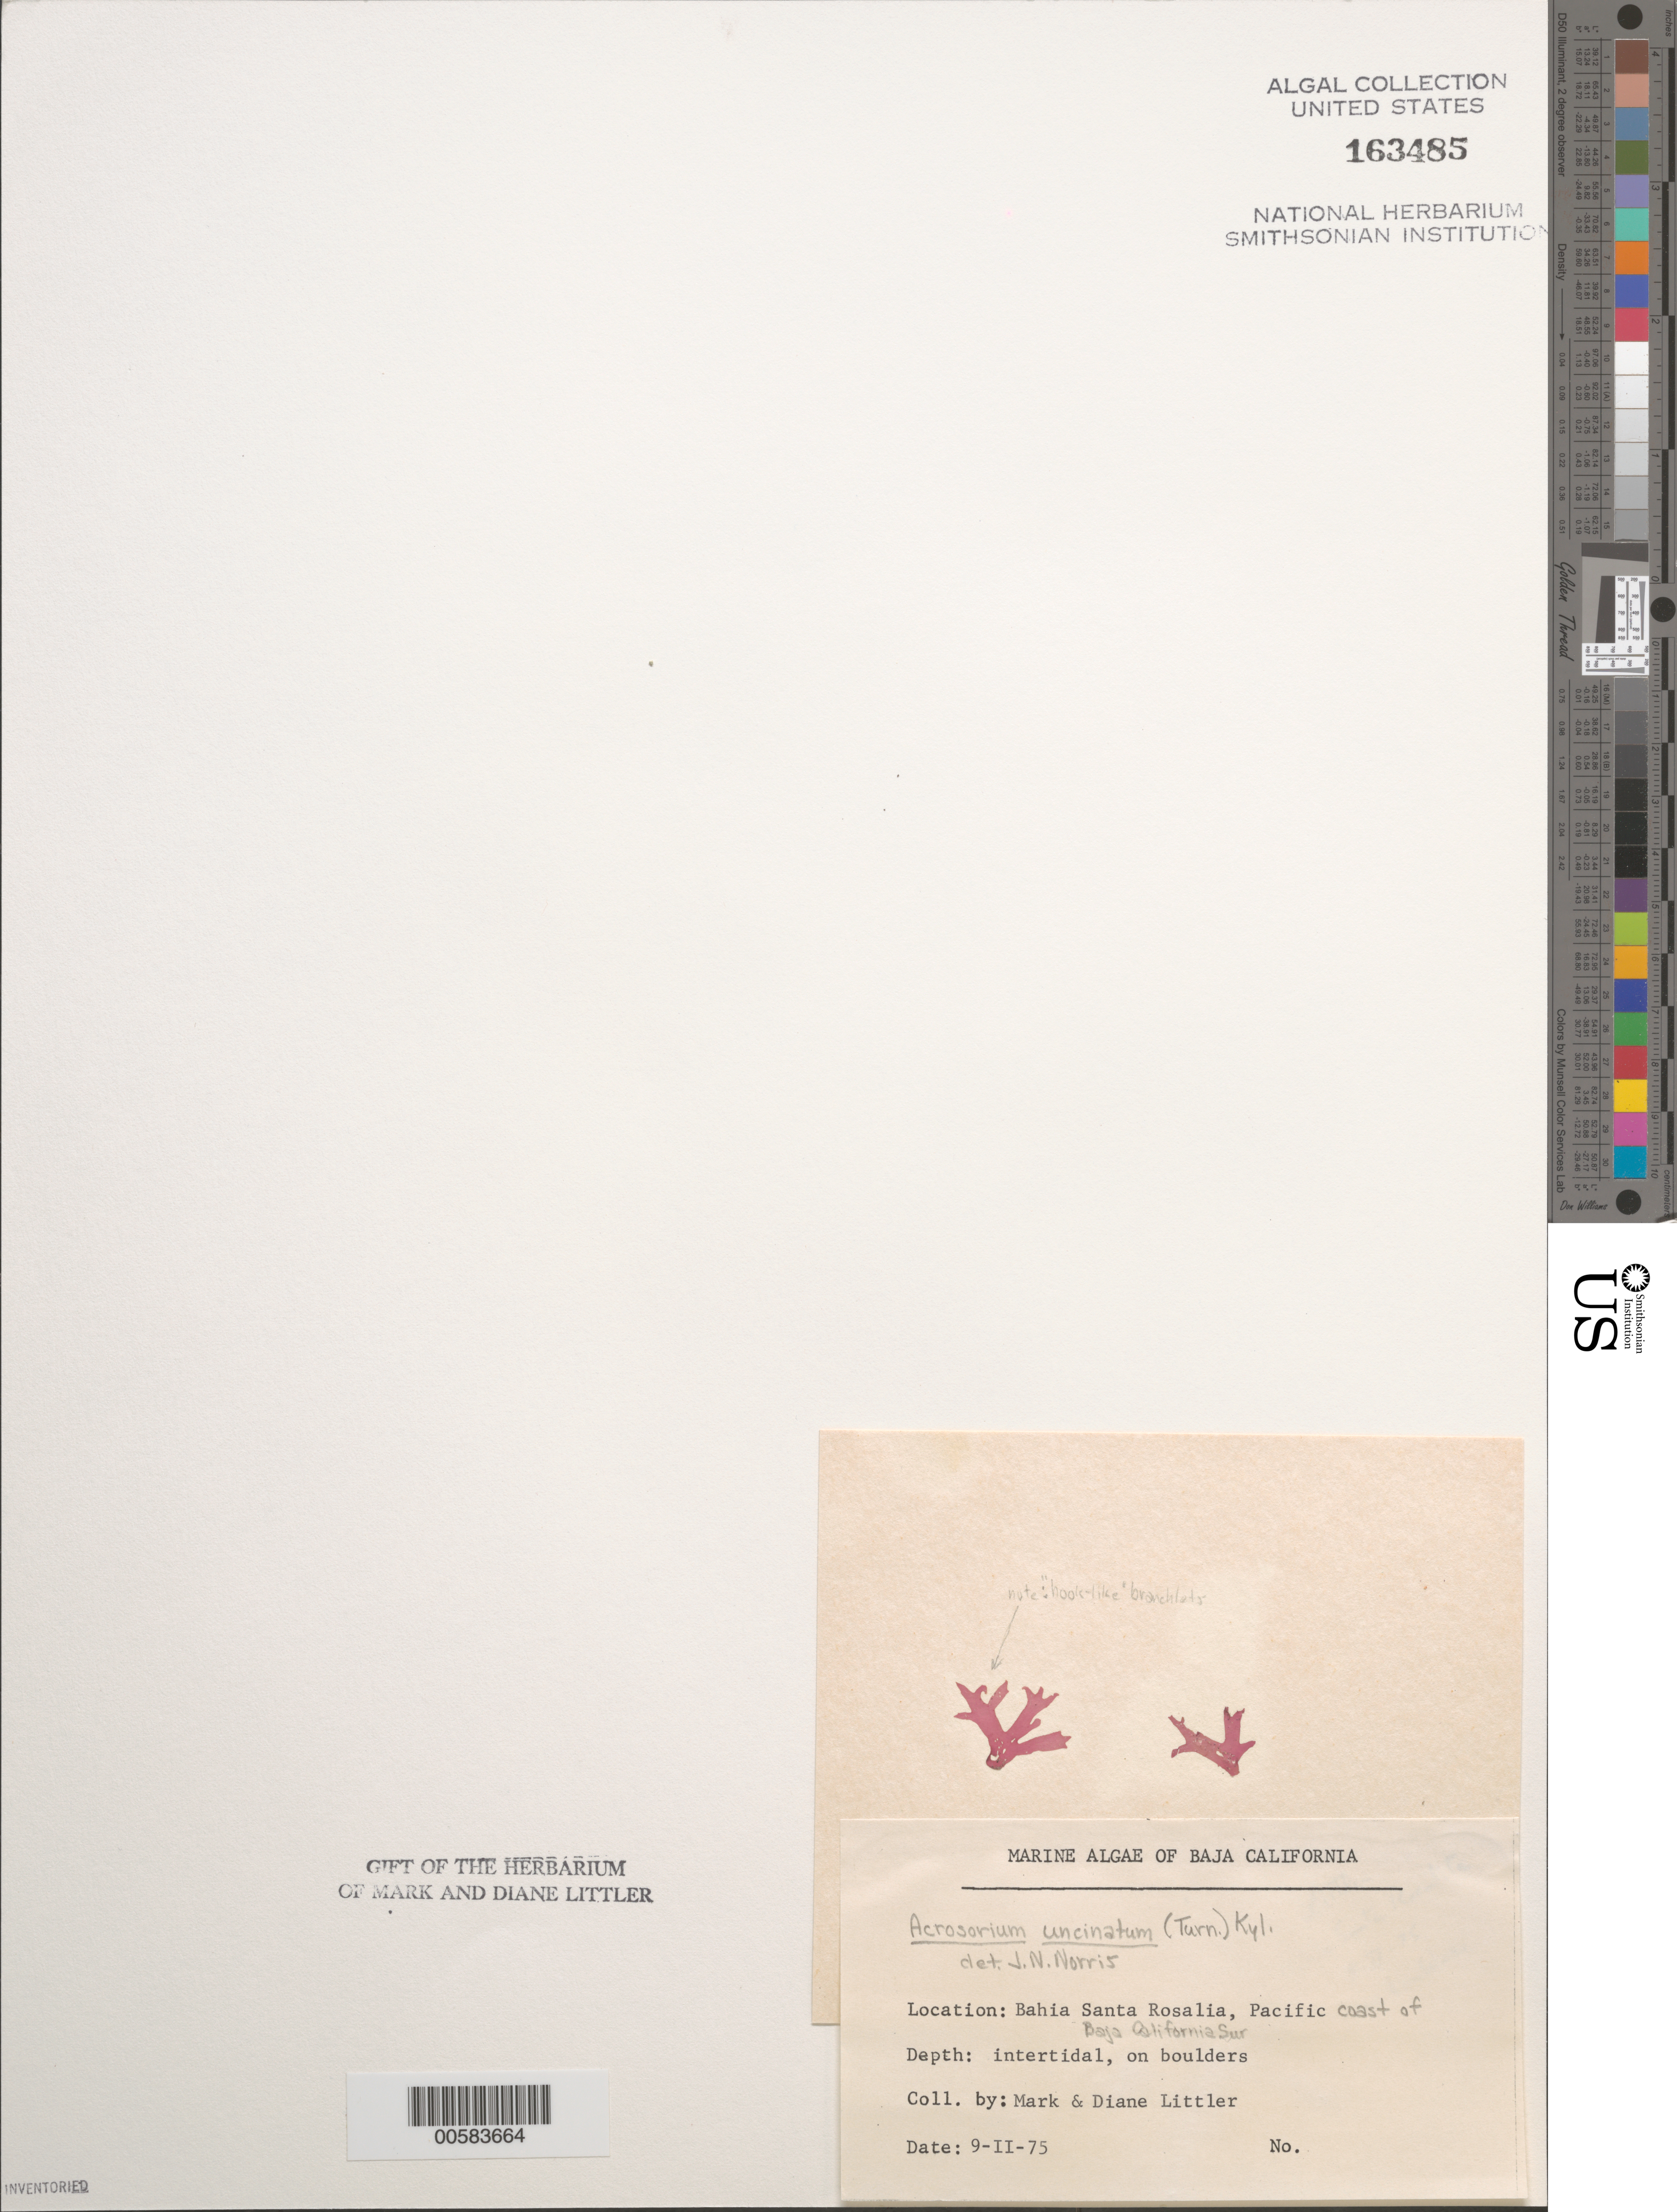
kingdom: Plantae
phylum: Rhodophyta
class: Florideophyceae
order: Ceramiales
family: Delesseriaceae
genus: Cryptopleura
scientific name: Cryptopleura ramosa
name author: (Huds.) L.M. Newton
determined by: Algae name updating Project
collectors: M. M. Littler & D. S. Littler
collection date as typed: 09 Feb 1975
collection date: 1975-02-09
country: Mexico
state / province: Baja California Sur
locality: Bahia Santa Rosalia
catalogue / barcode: US 163485